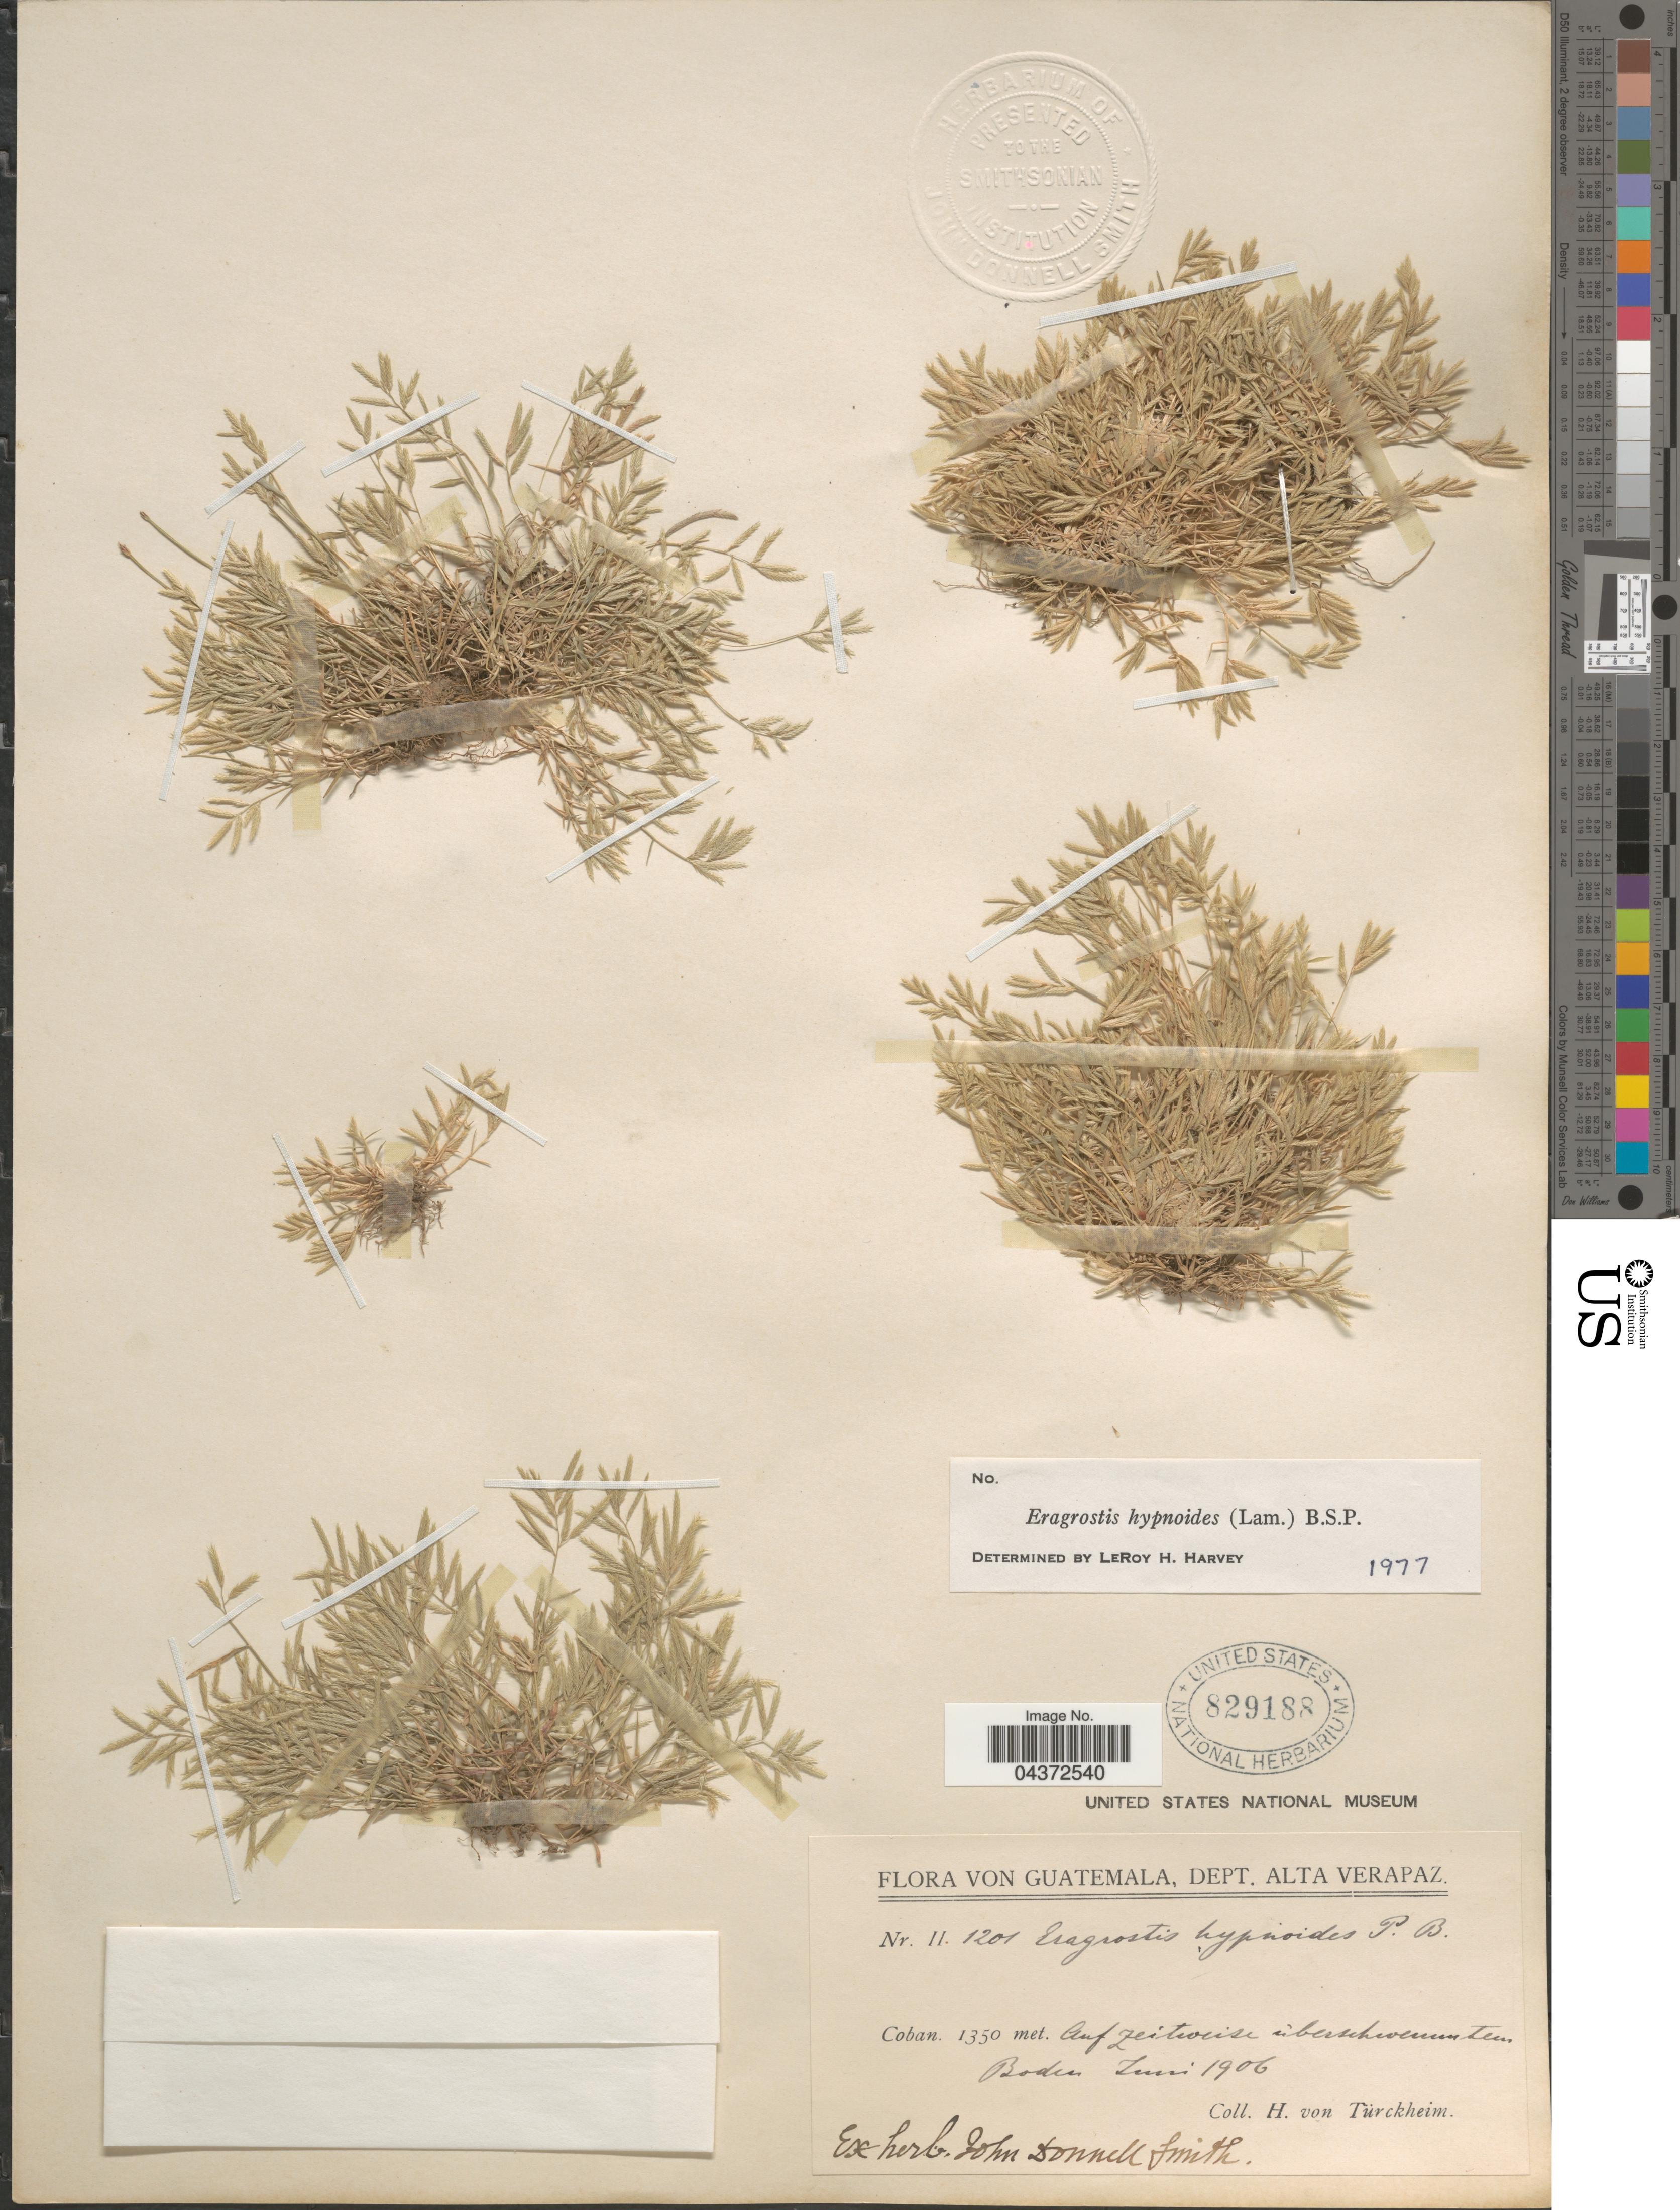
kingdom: Plantae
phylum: Tracheophyta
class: Liliopsida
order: Poales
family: Poaceae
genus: Eragrostis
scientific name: Eragrostis hypnoides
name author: (Lam.) Britton, Stearns & Poggenb.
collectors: H. von Türckheim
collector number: II1201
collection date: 1906-06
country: Guatemala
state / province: Alta Verapaz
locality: auf manchmal über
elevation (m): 1350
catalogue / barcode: US 829188